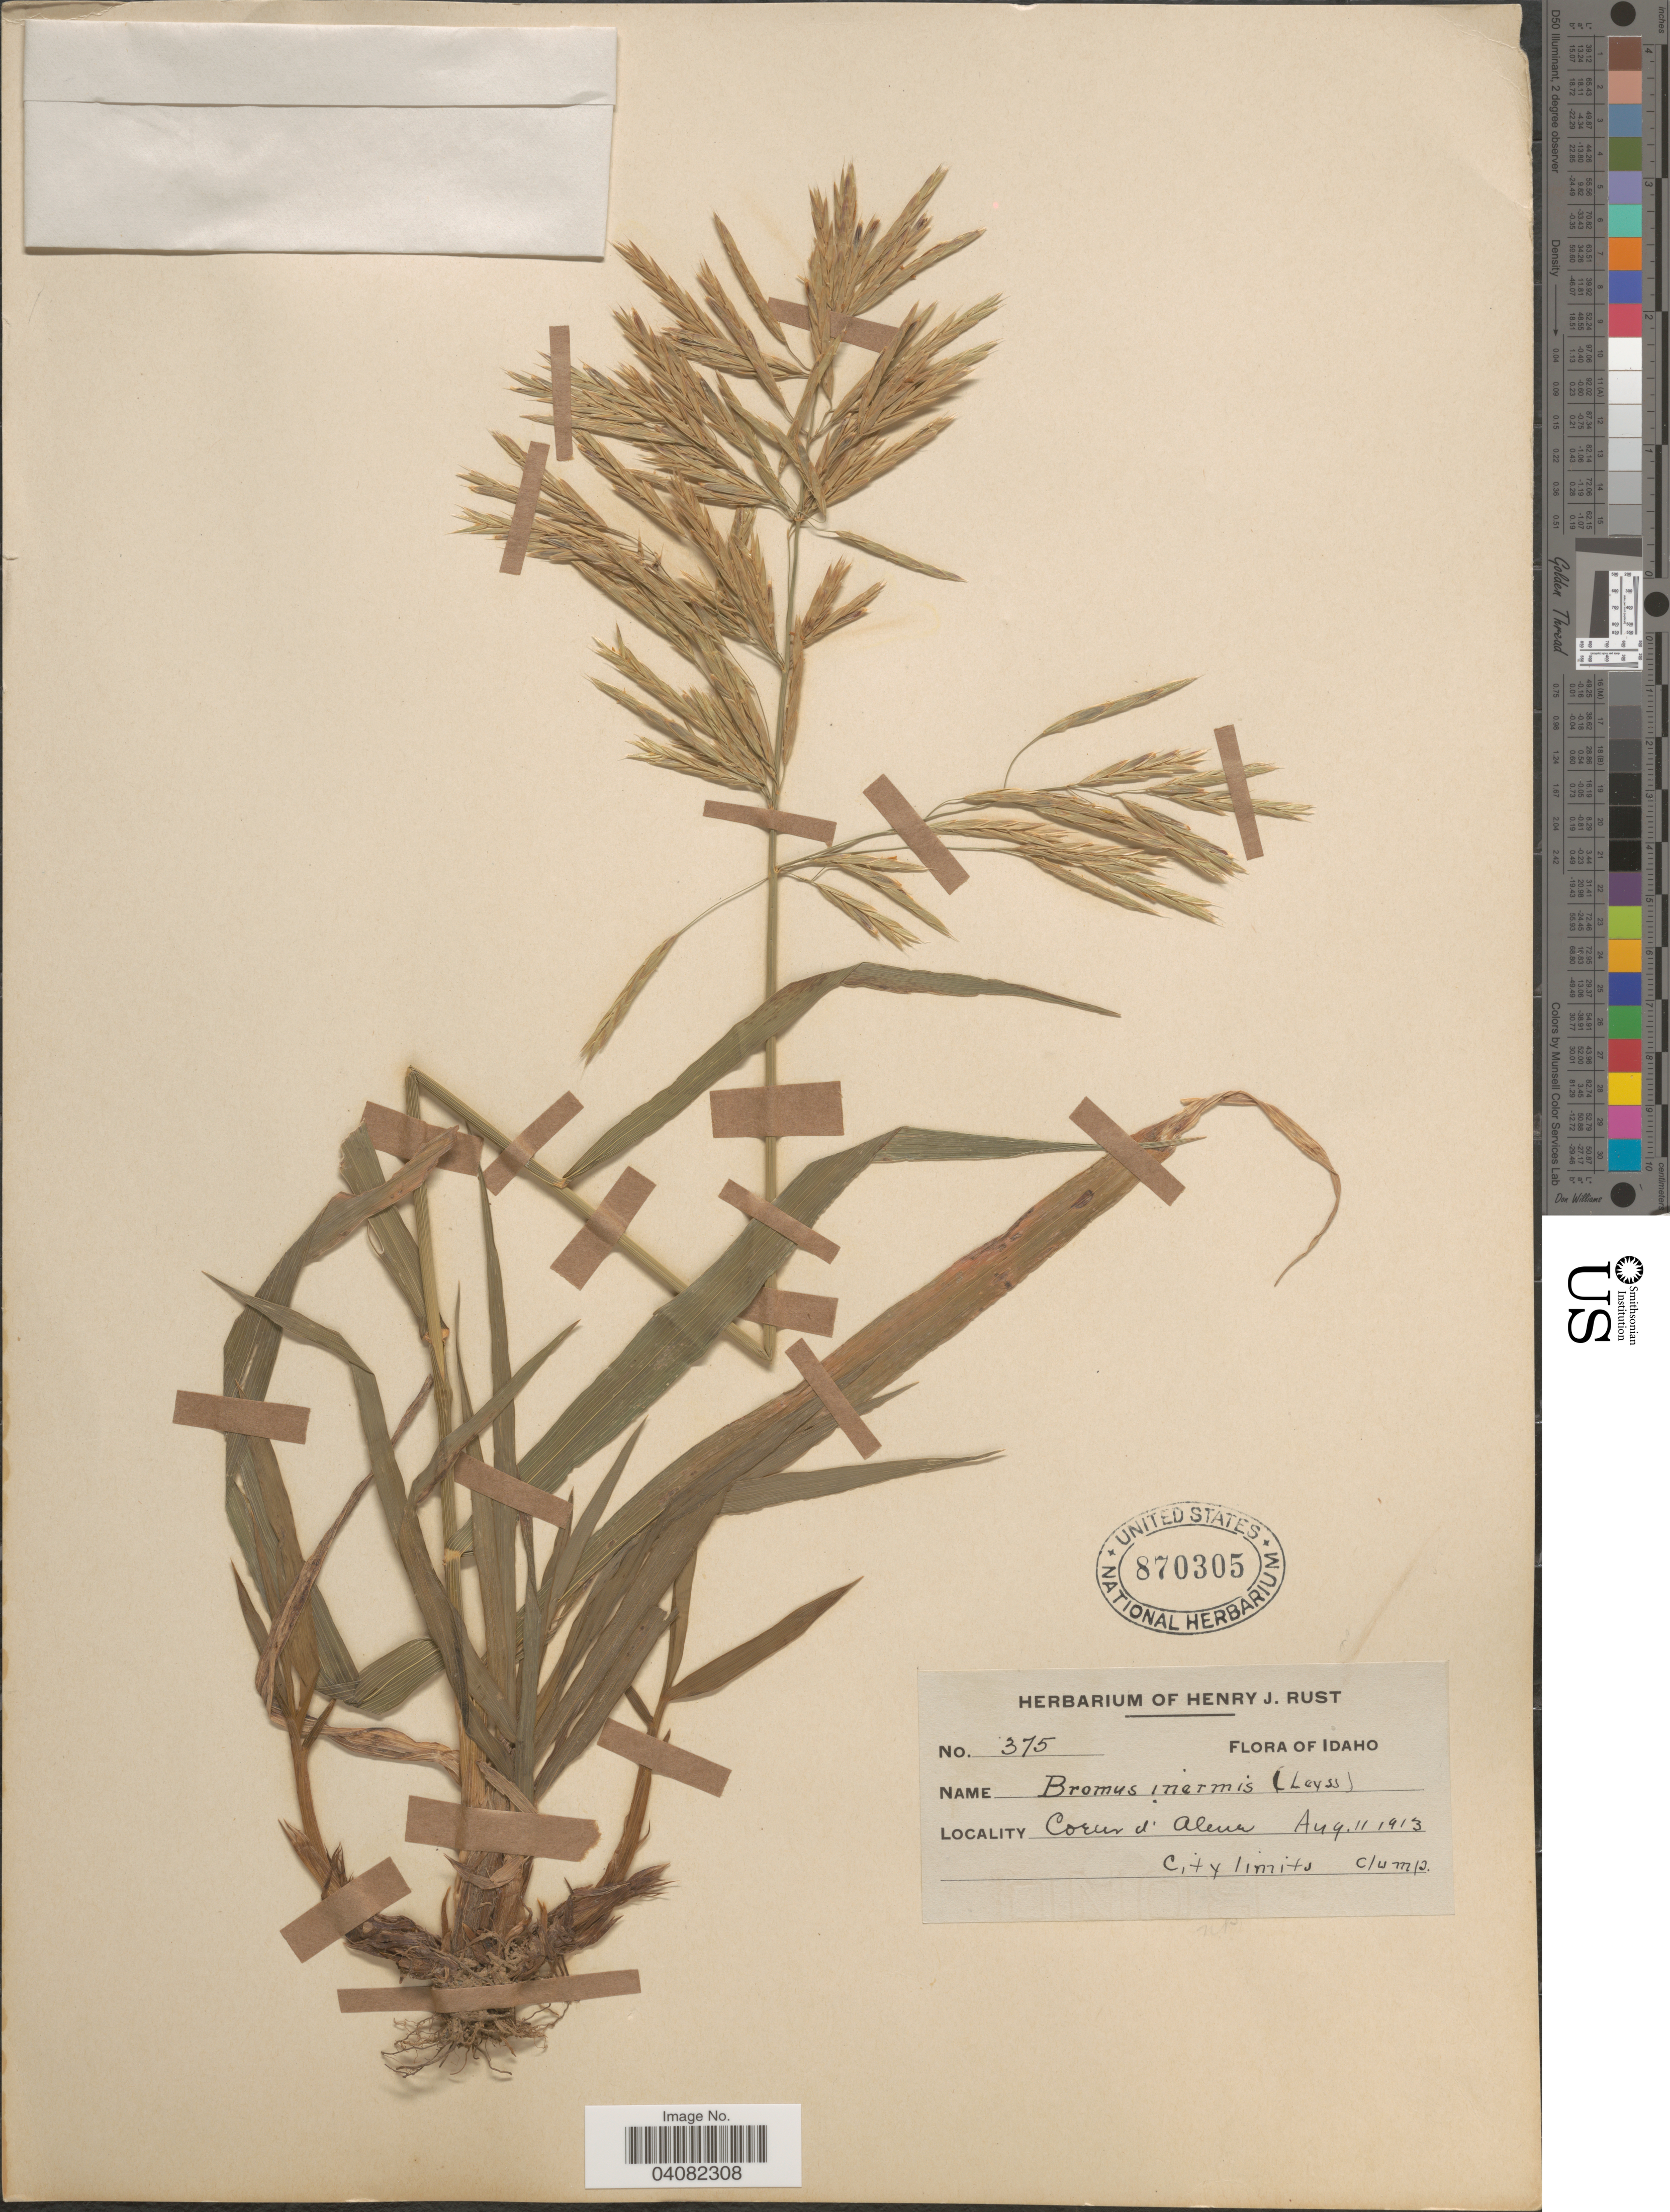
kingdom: Plantae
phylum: Tracheophyta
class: Liliopsida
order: Poales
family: Poaceae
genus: Bromus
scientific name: Bromus inermis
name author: Leyss.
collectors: ex herb. Henry J. Rust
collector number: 375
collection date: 1913-08-11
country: United States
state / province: Idaho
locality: Coeur d'Alene. City limits.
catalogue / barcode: US 870305